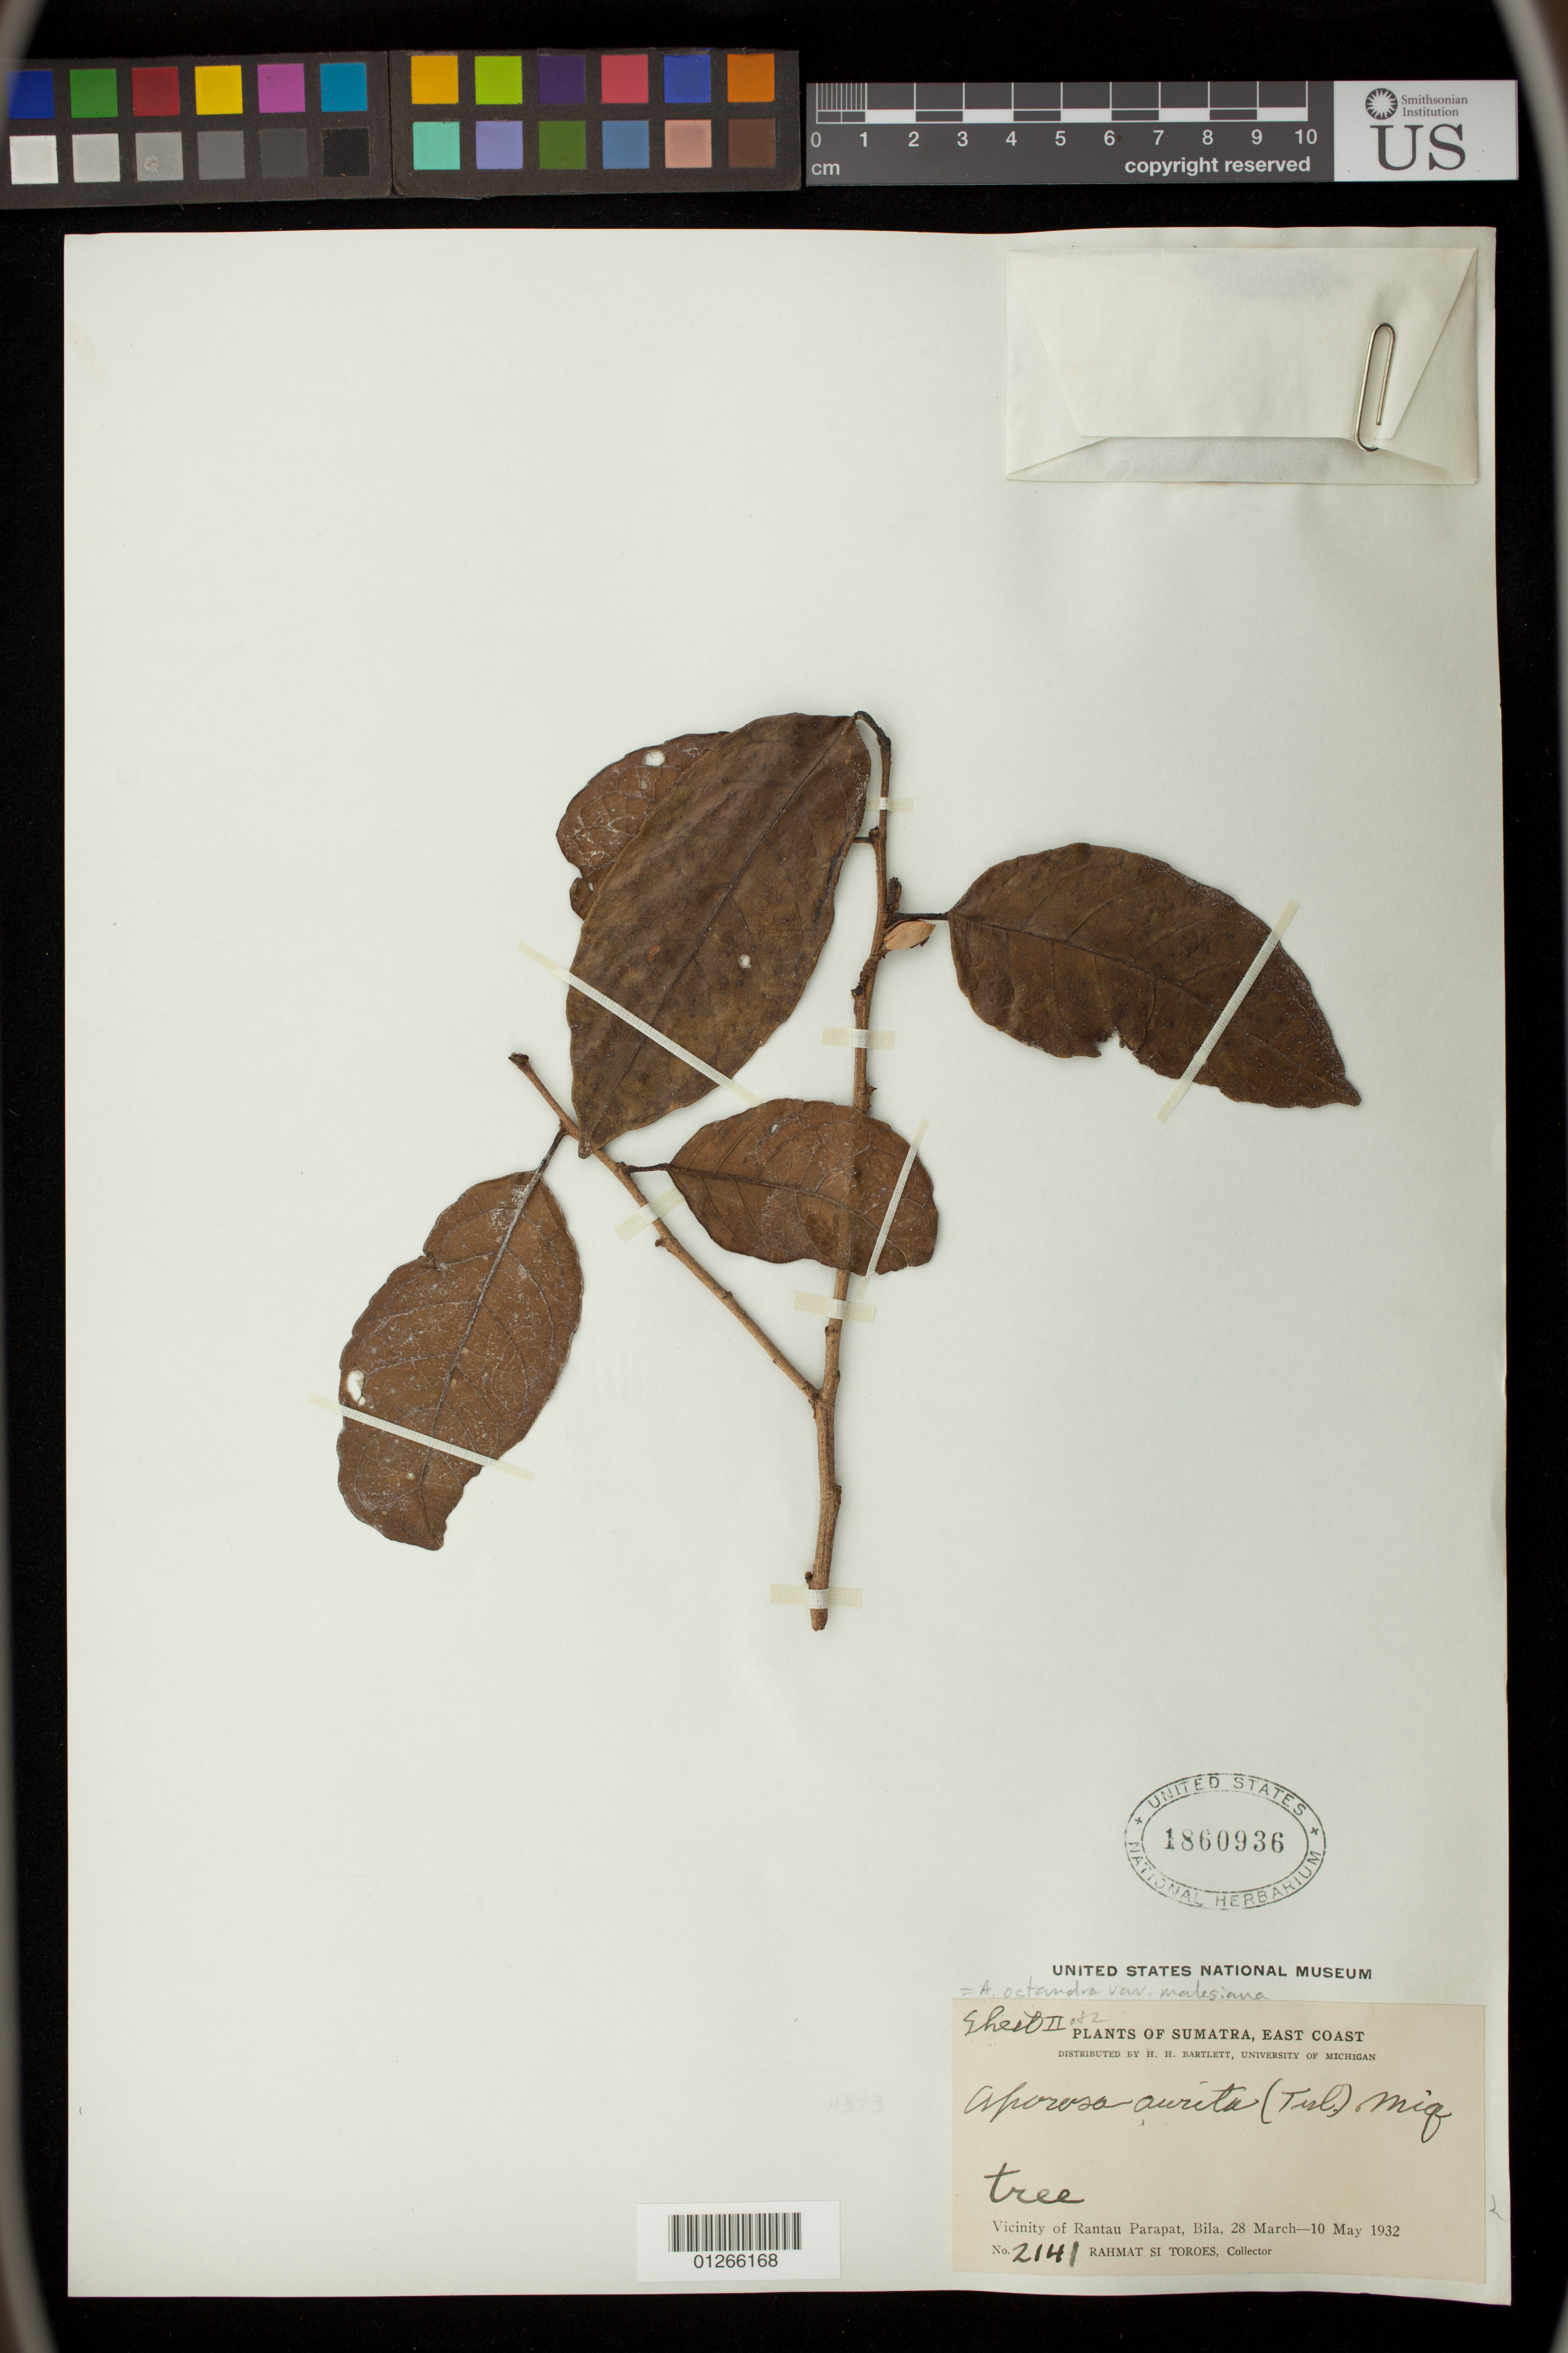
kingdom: Plantae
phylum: Tracheophyta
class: Magnoliopsida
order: Malpighiales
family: Phyllanthaceae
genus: Aporosa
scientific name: Aporosa octandra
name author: (Buch.-Ham. & D. Don) Vickery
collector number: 2141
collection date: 1932-03-28/1932-05-10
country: Indonesia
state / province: Sumatra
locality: Plants of Sumatra, East Coast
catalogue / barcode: US 1860936